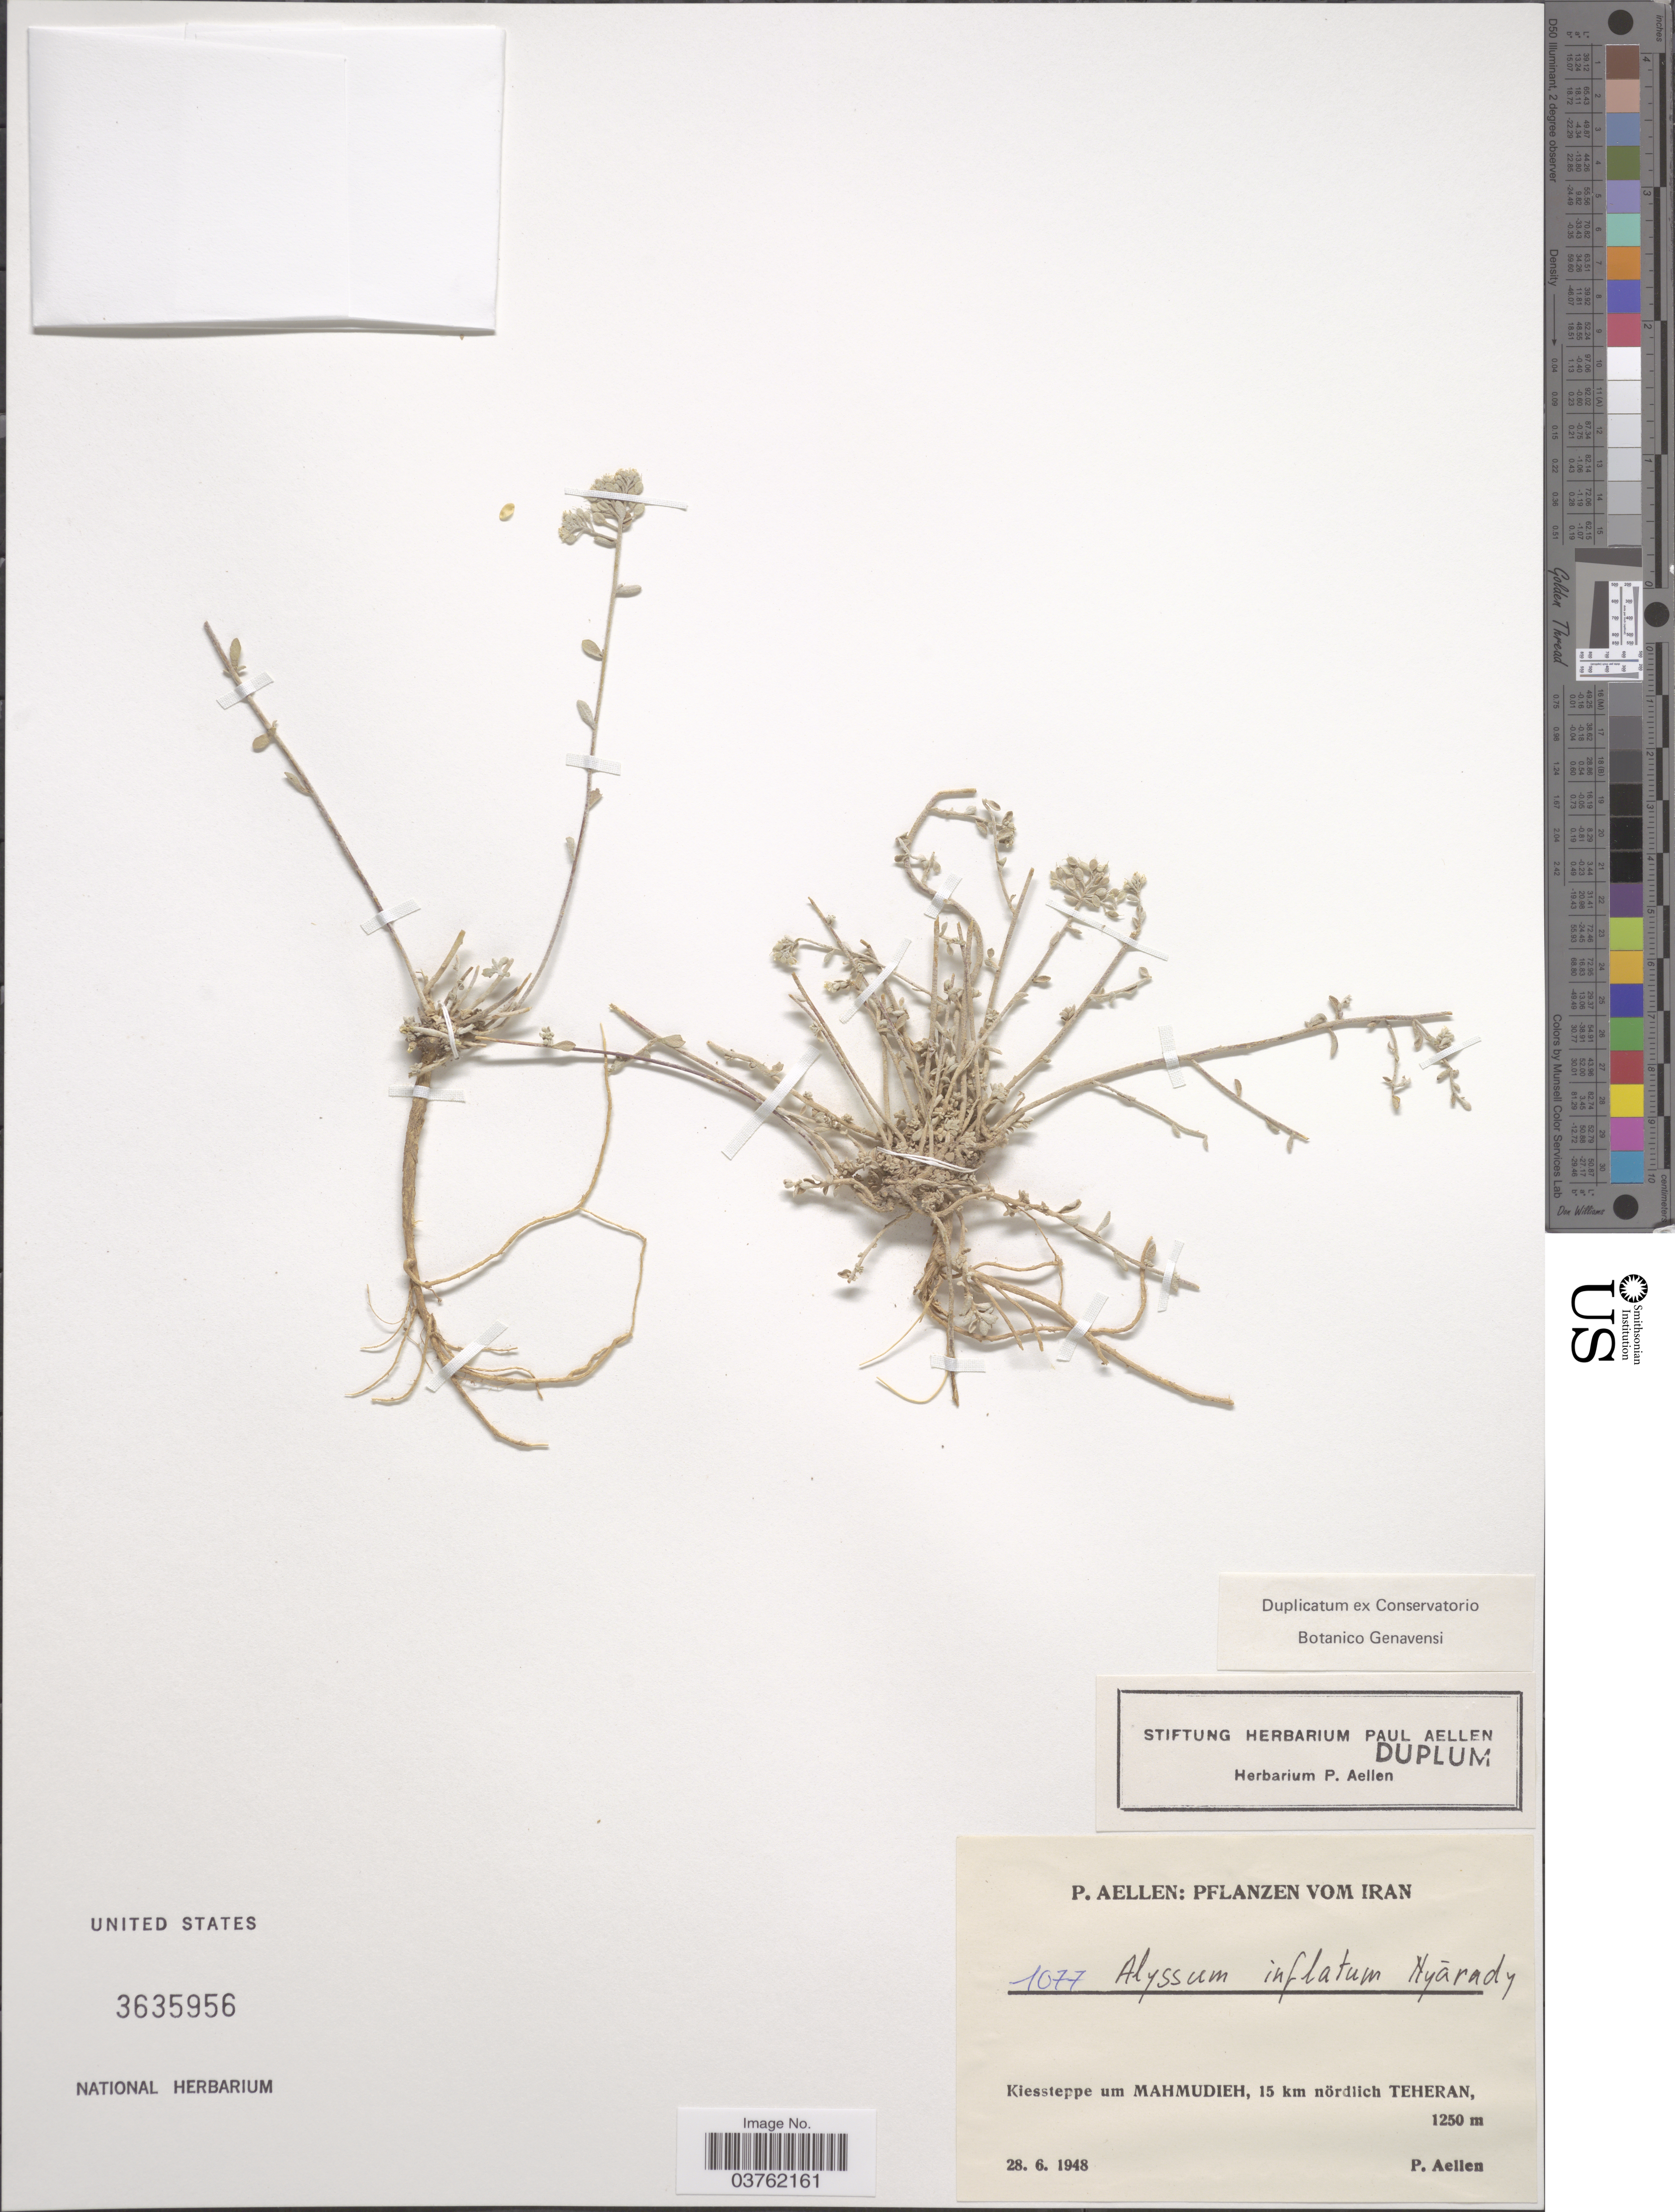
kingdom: Plantae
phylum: Tracheophyta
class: Magnoliopsida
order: Brassicales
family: Brassicaceae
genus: Alyssum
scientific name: Alyssum inflatum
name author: Nyar.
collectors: P. Aellen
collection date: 1948-06-28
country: Iran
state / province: Tehran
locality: Pflanzen vom Iran. Kiessteppe um Mahmudieh, 15 km nördlich Teheran.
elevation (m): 1250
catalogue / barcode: US 3635956